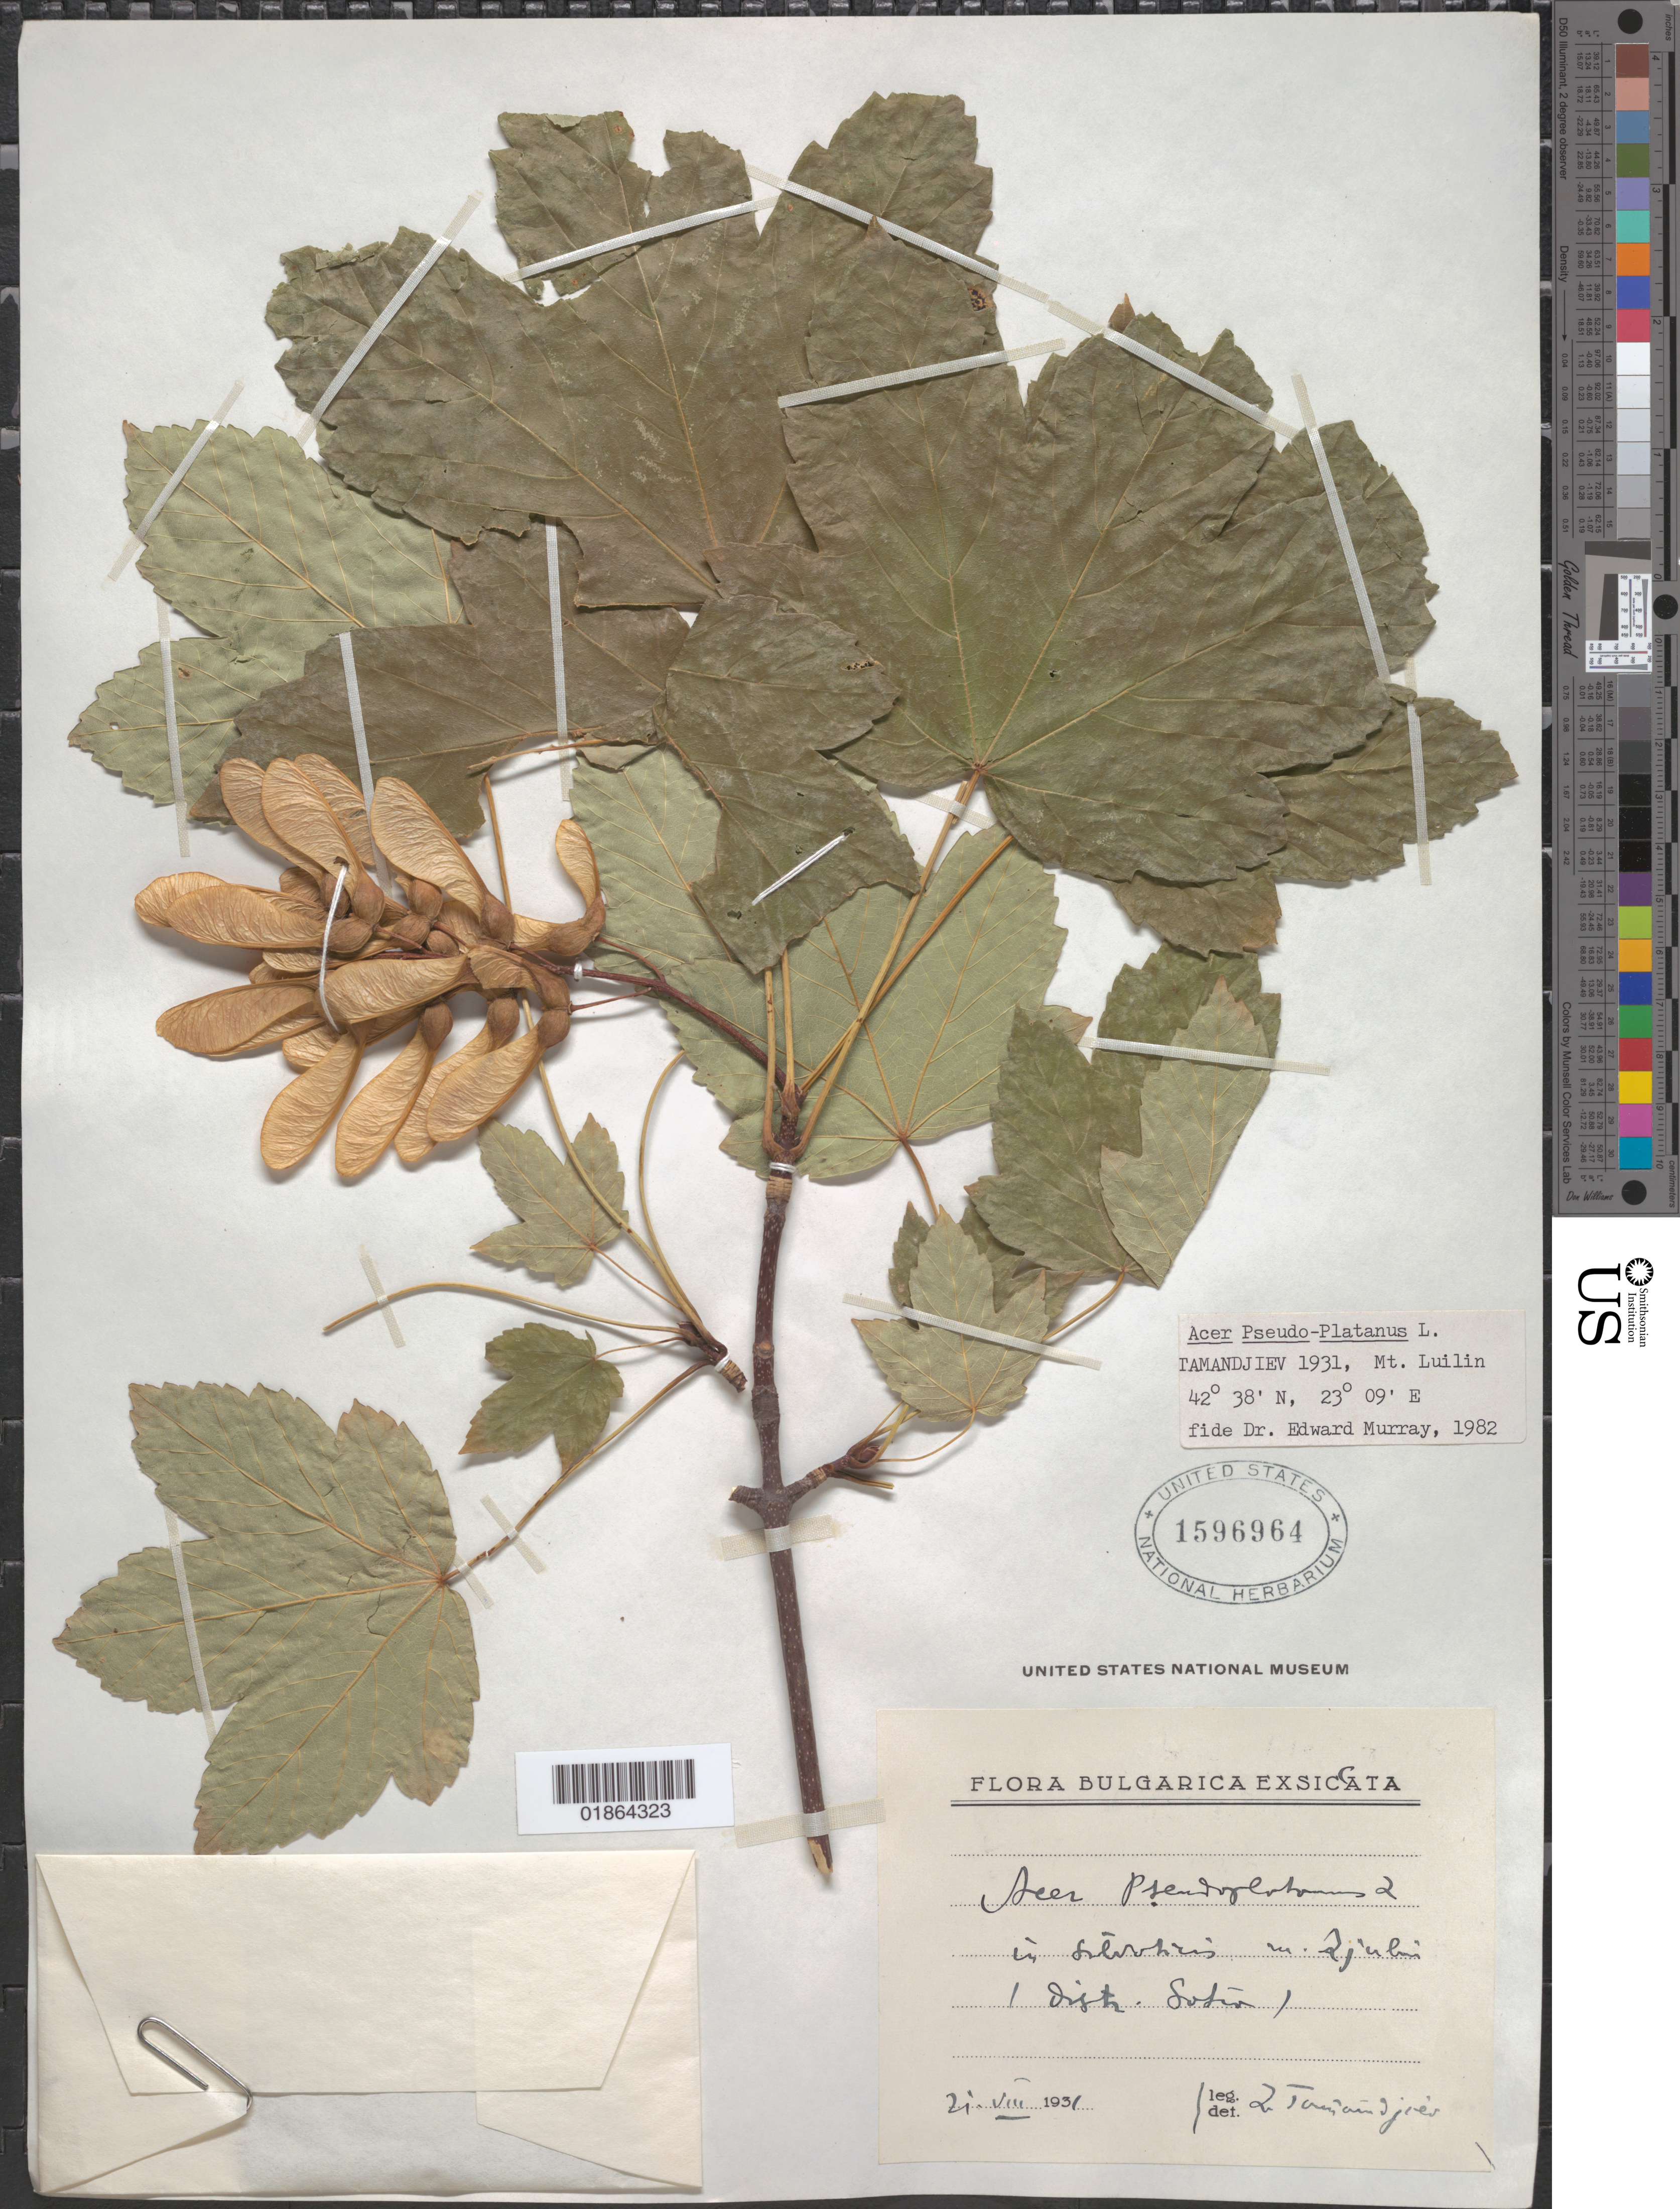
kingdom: Plantae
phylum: Tracheophyta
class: Magnoliopsida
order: Sapindales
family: Sapindaceae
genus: Acer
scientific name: Acer pseudoplatanus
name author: L.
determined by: Murray, Edward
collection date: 1931-08-21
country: Bulgaria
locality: Distr. Sofia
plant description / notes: Annotation label lists collector as: "Tamandjiev" but couldn't find a collector with that spelling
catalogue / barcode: US 1596964